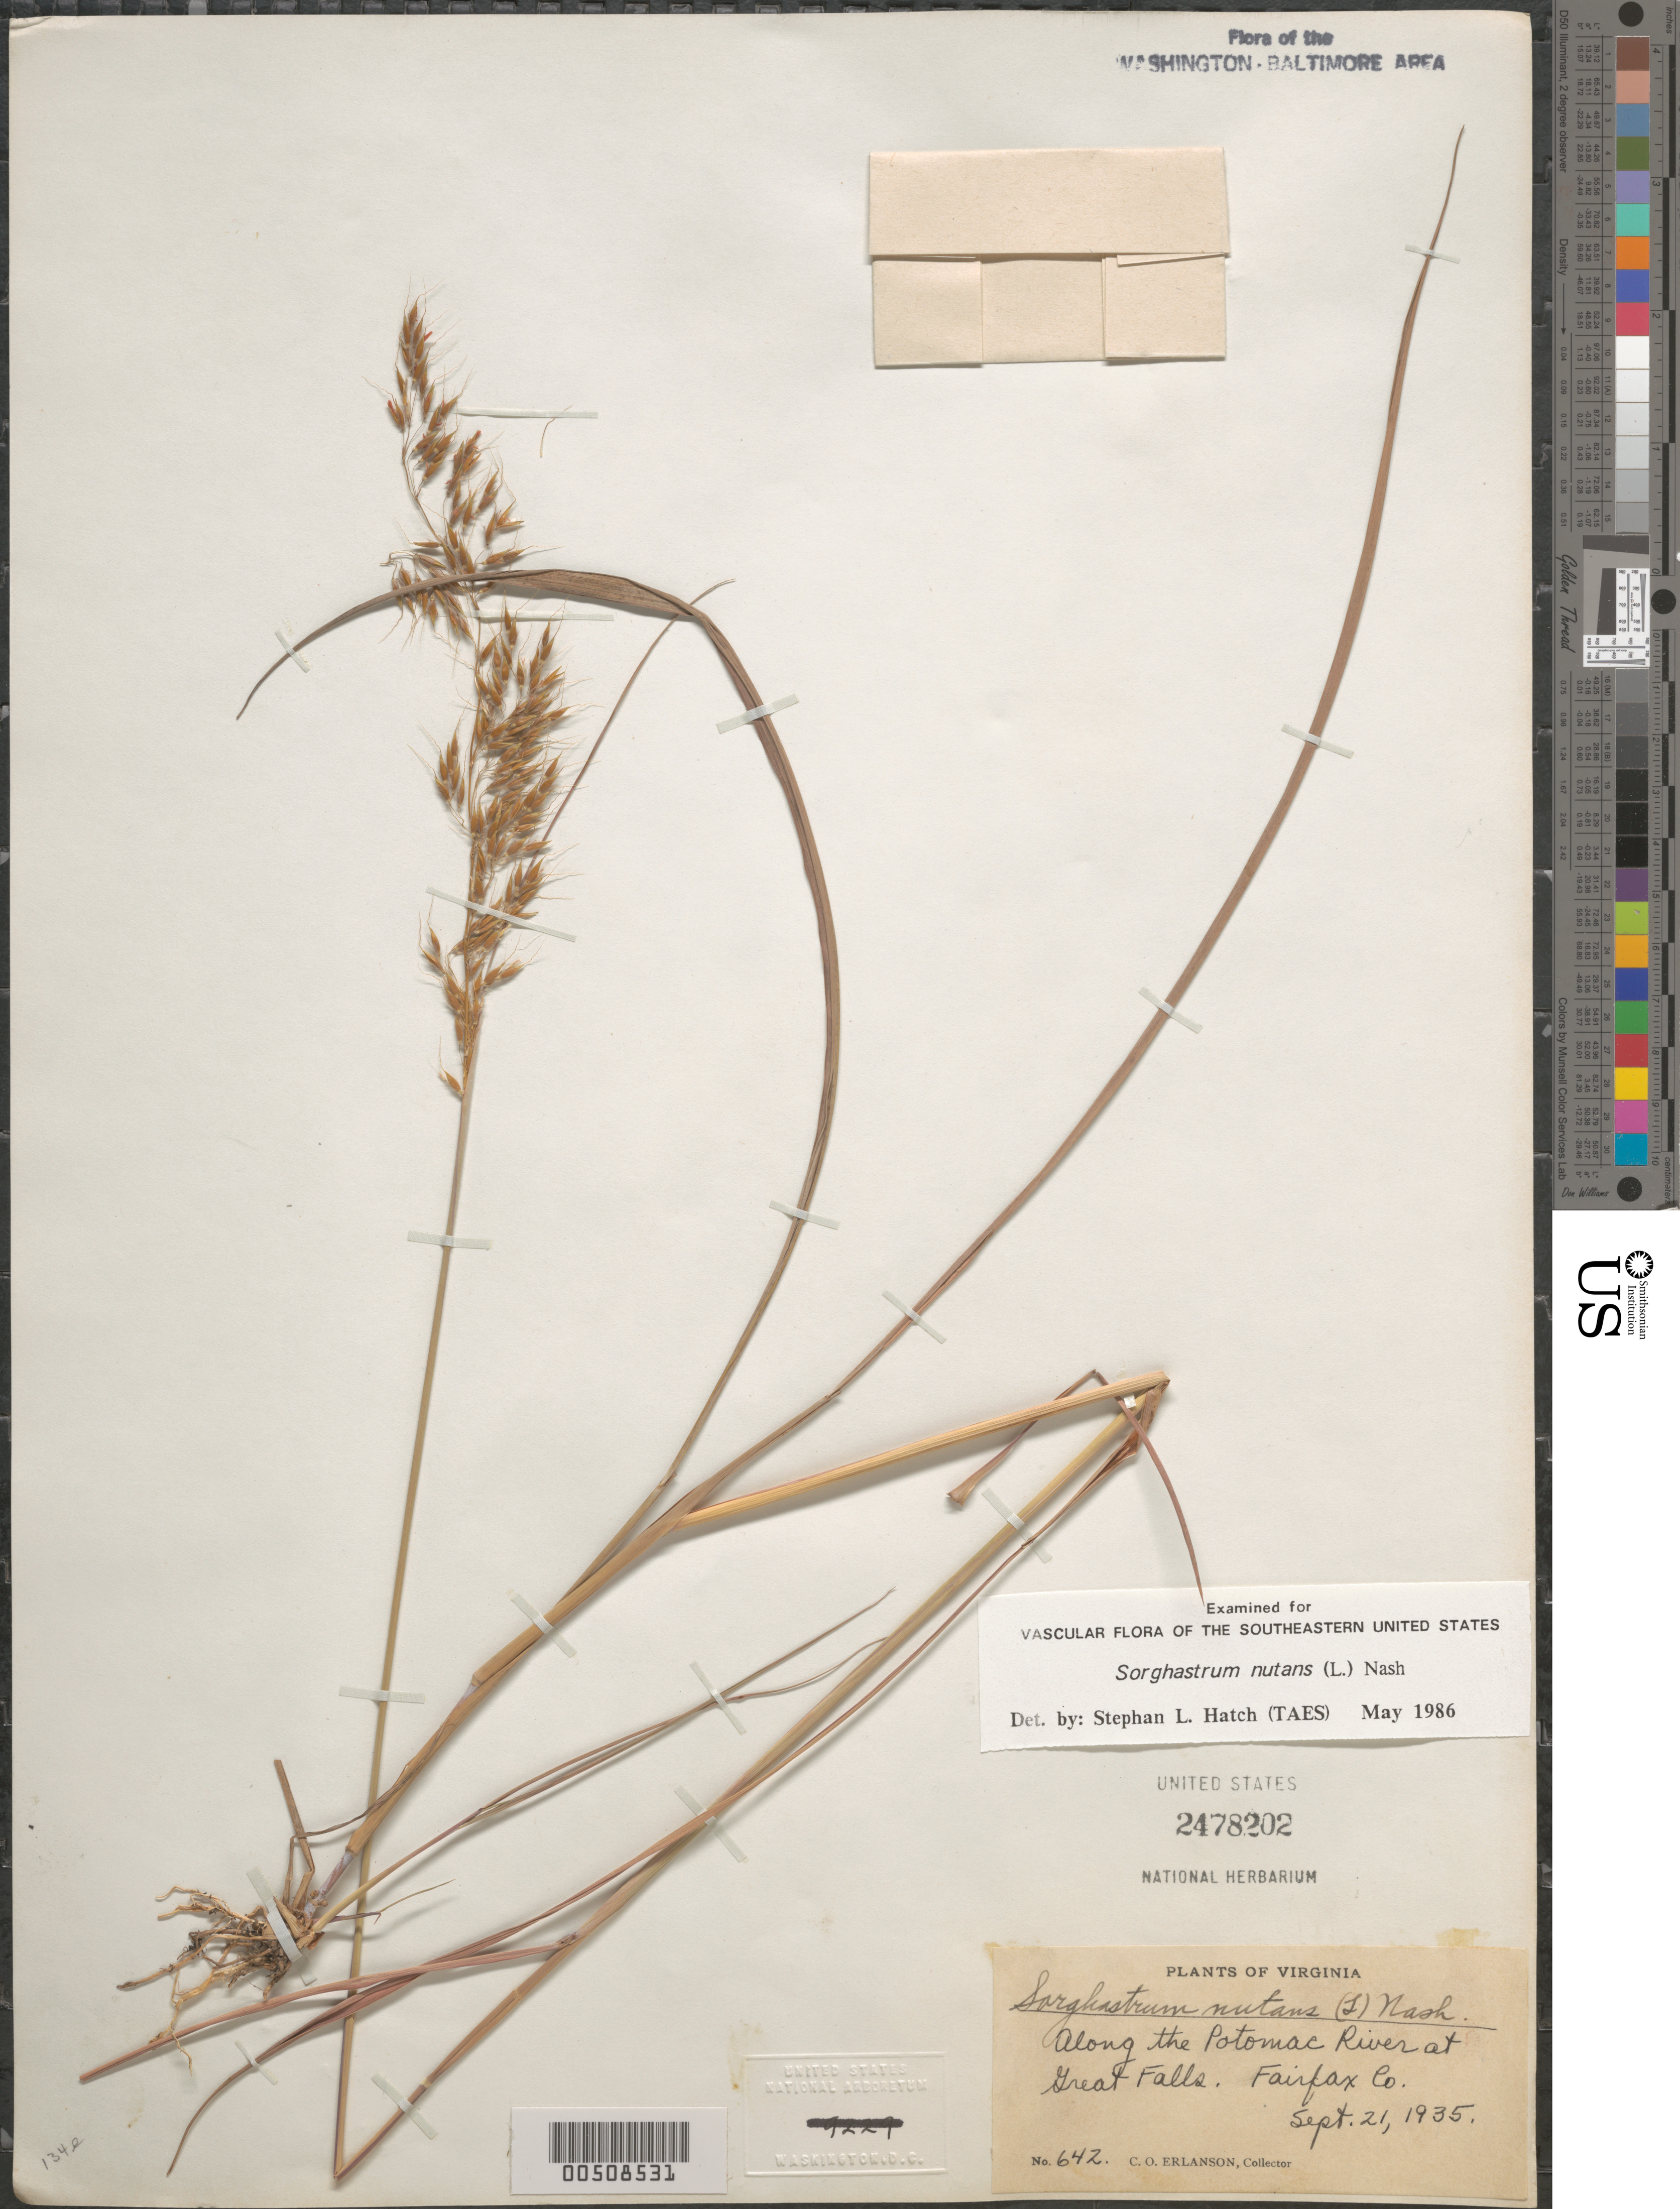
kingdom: Plantae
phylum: Tracheophyta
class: Liliopsida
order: Poales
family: Poaceae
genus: Sorghastrum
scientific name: Sorghastrum nutans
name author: (L.) Nash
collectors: C. O. Erlanson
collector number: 642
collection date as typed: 21 Sep 1935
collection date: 1935-09-21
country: United States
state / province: Virginia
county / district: Fairfax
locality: Great Falls along Potomac River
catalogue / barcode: US 2478202